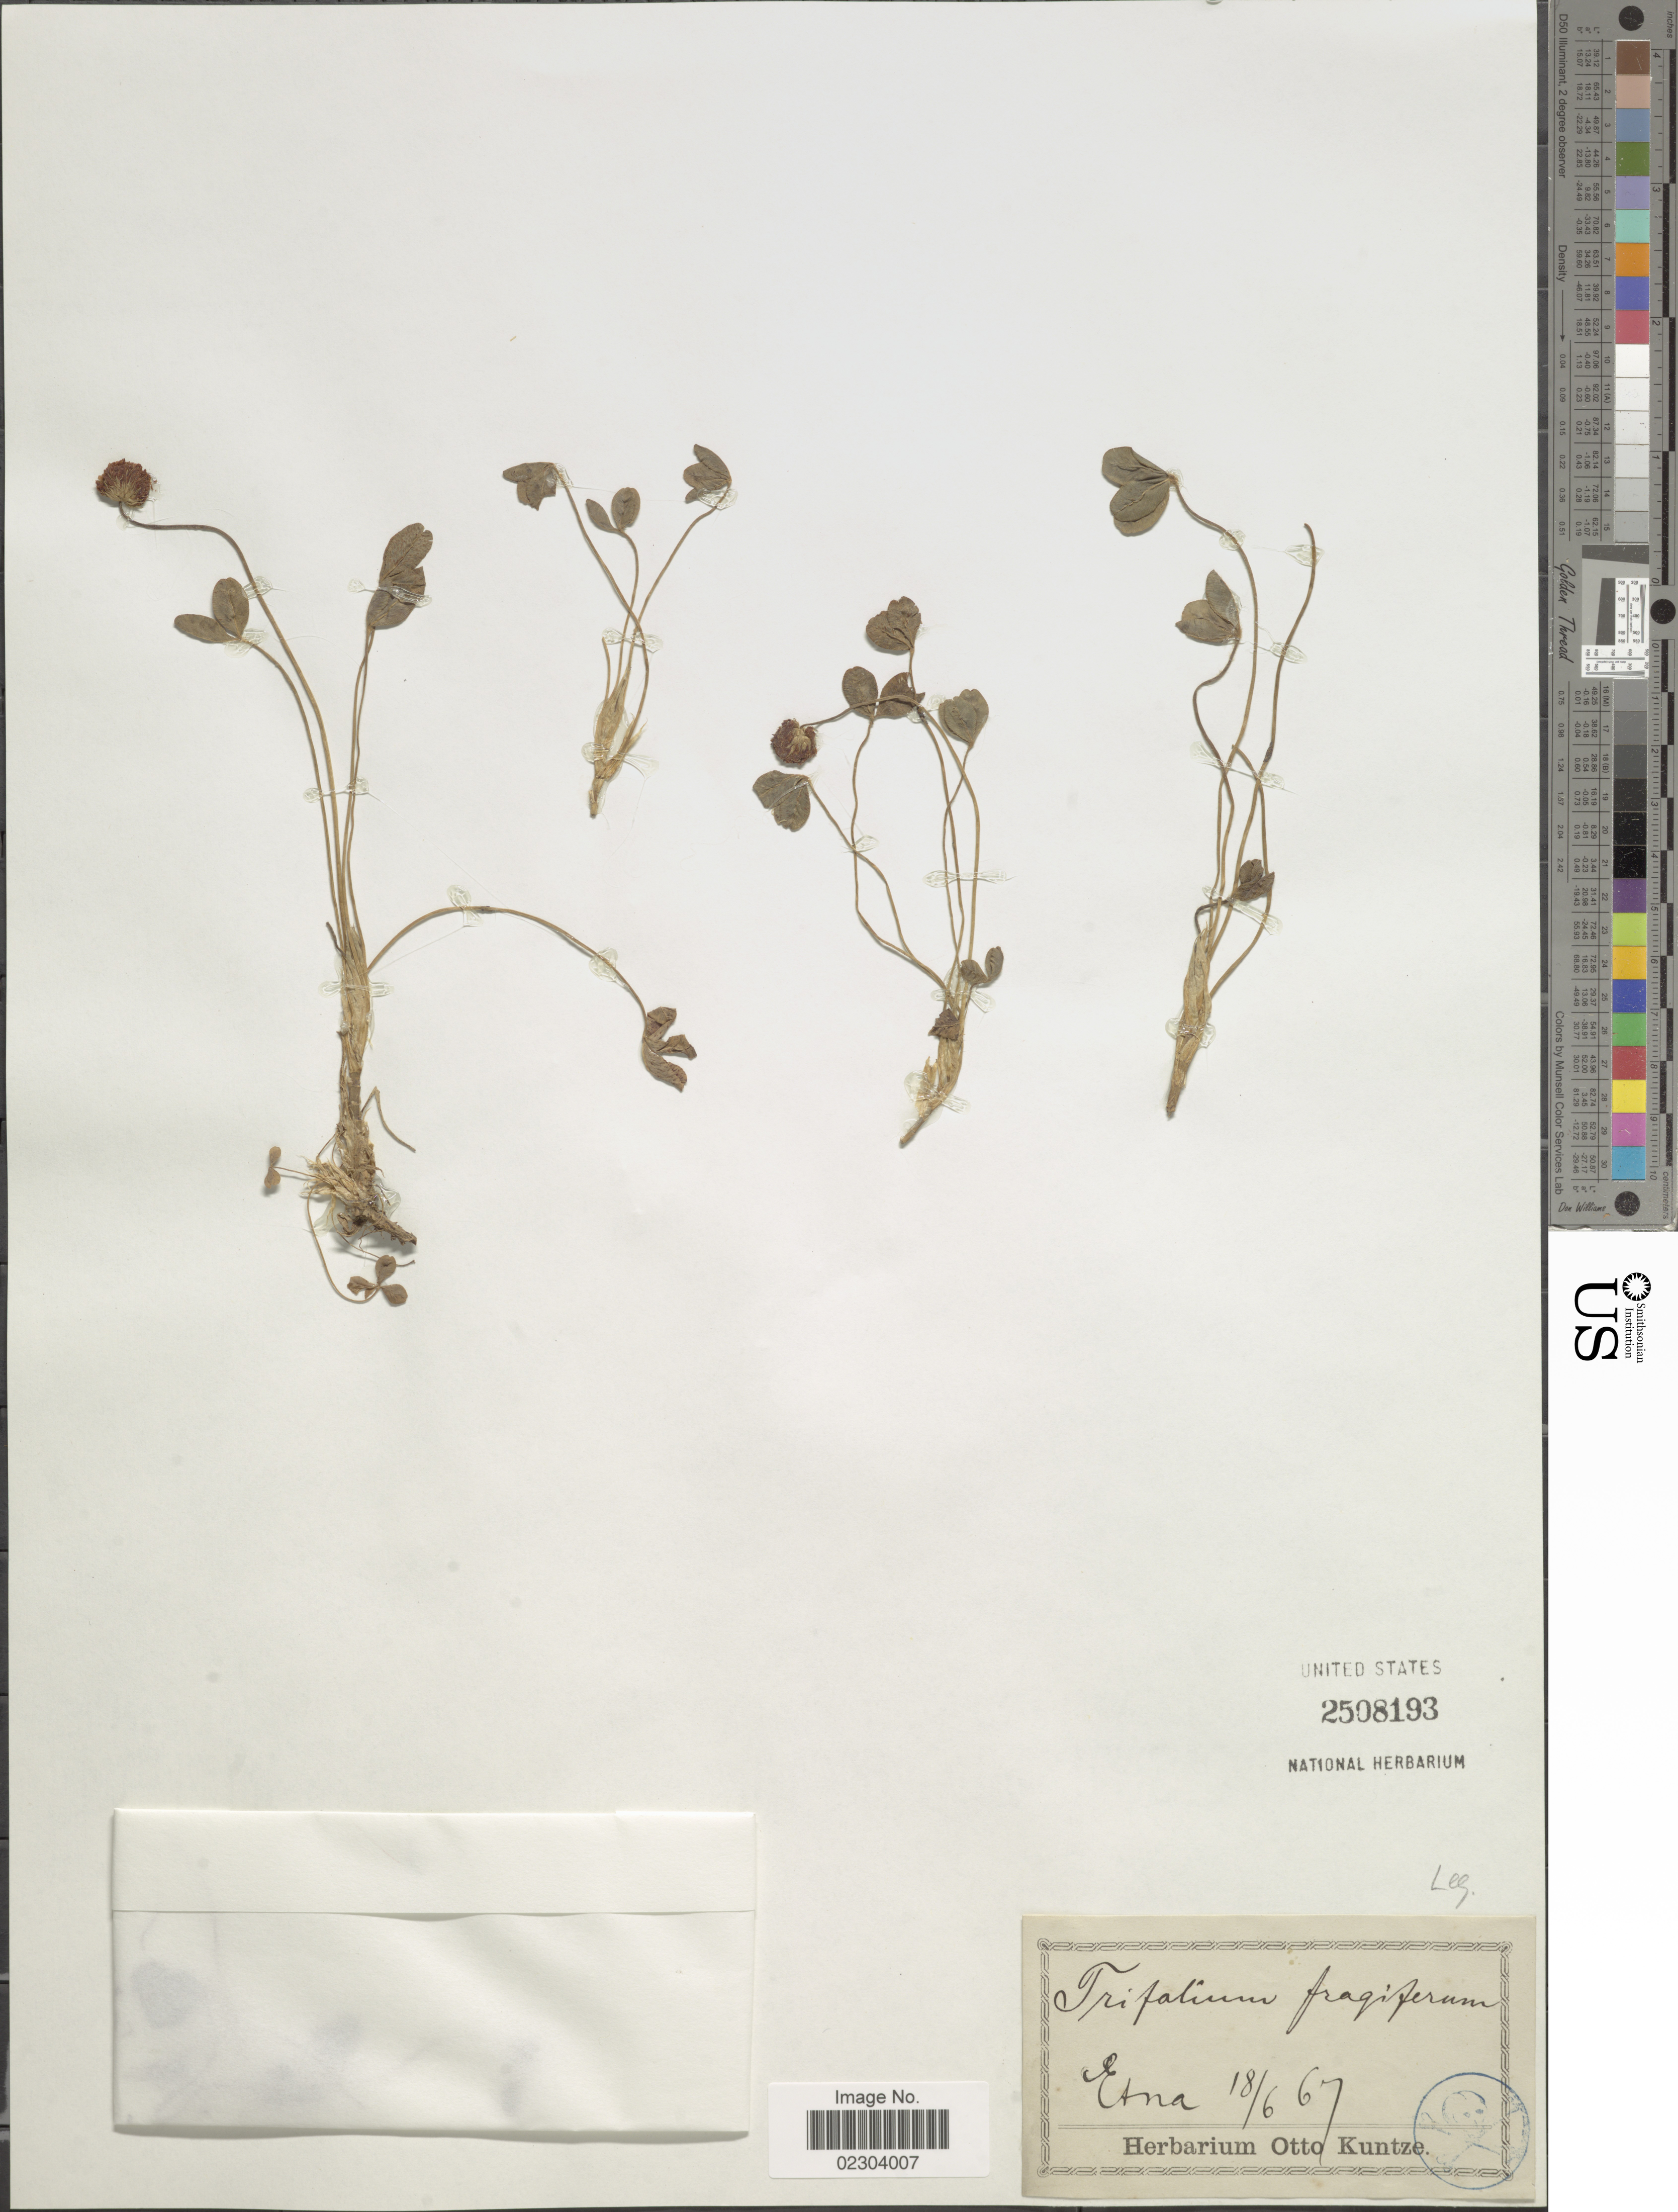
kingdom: Plantae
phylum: Tracheophyta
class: Magnoliopsida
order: Fabales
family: Fabaceae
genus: Trifolium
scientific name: Trifolium fragiferum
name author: L.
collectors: ex Herb. O. Kuntze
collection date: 1867-06-18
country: Italy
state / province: Siciliana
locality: Etna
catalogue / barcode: US 2508193